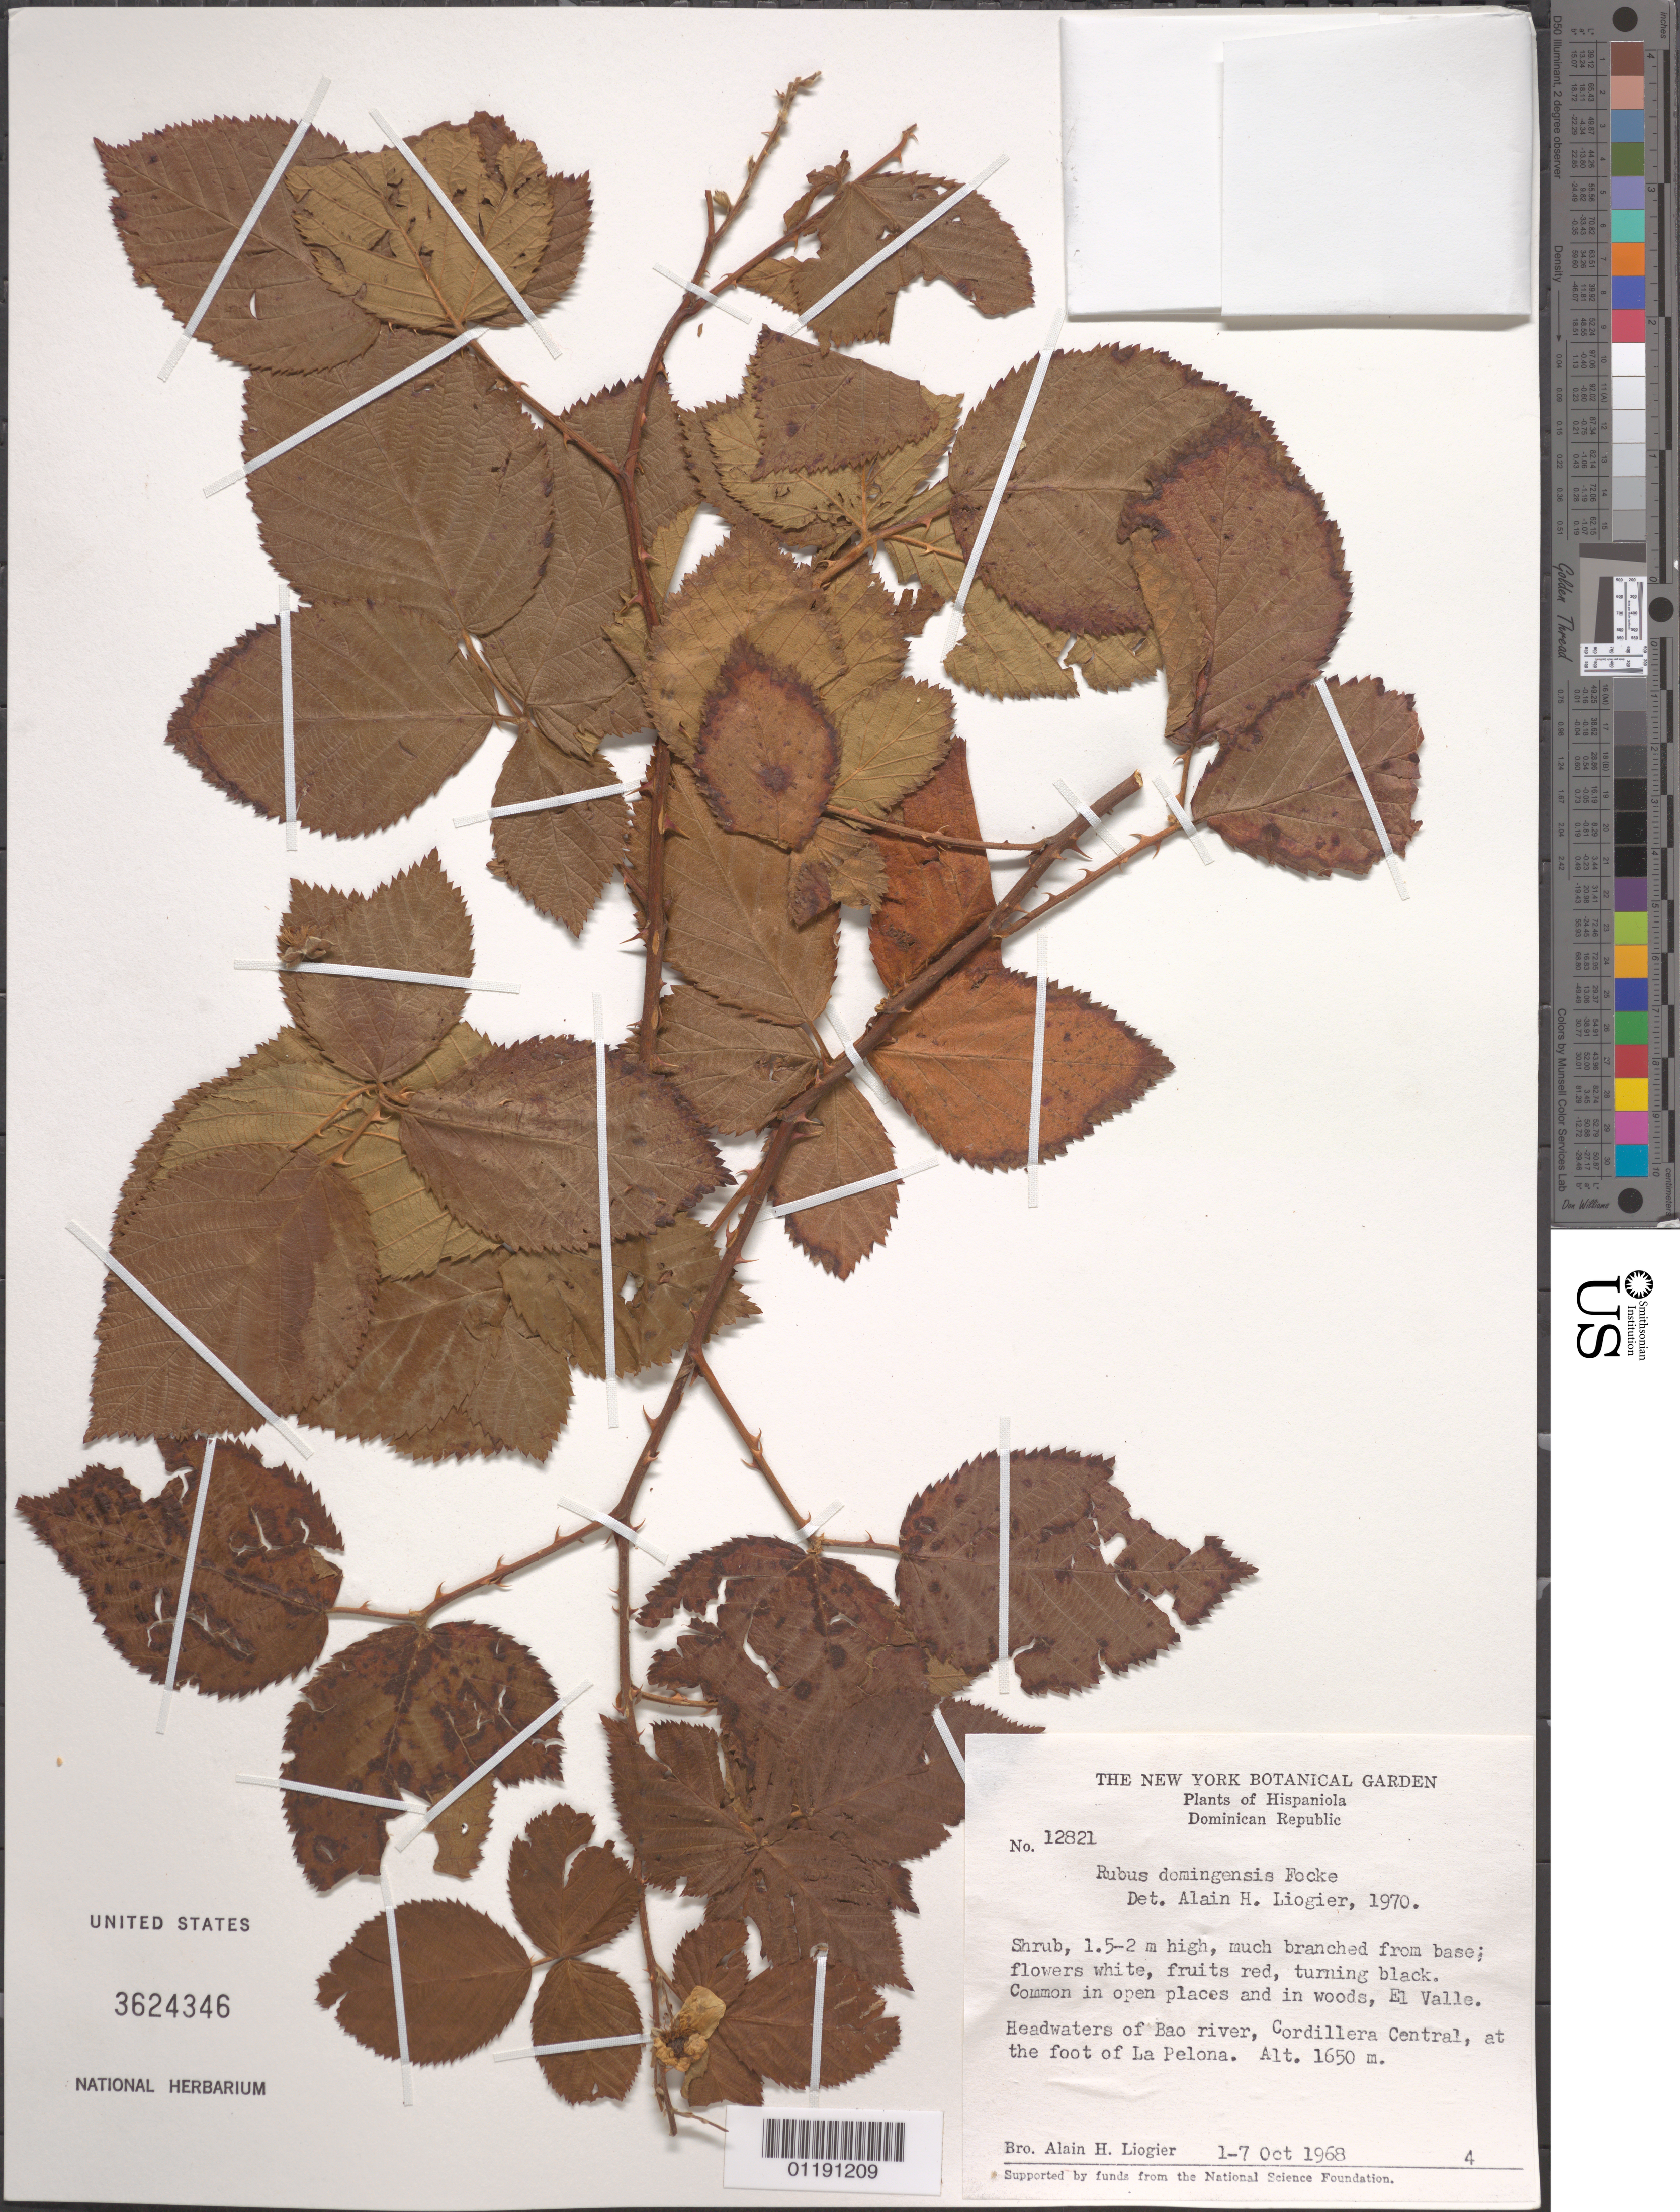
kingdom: Plantae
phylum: Tracheophyta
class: Magnoliopsida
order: Rosales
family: Rosaceae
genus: Rubus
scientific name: Rubus domingensis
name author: Focke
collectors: A. H. Liogier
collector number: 12821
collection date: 1968-10-01/1968-10-07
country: Dominican Republic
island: Hispaniola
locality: El Valle. Headwaters of Bao river, Cordillera Central, at the foot of La Pelona.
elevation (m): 1650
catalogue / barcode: US 3624346